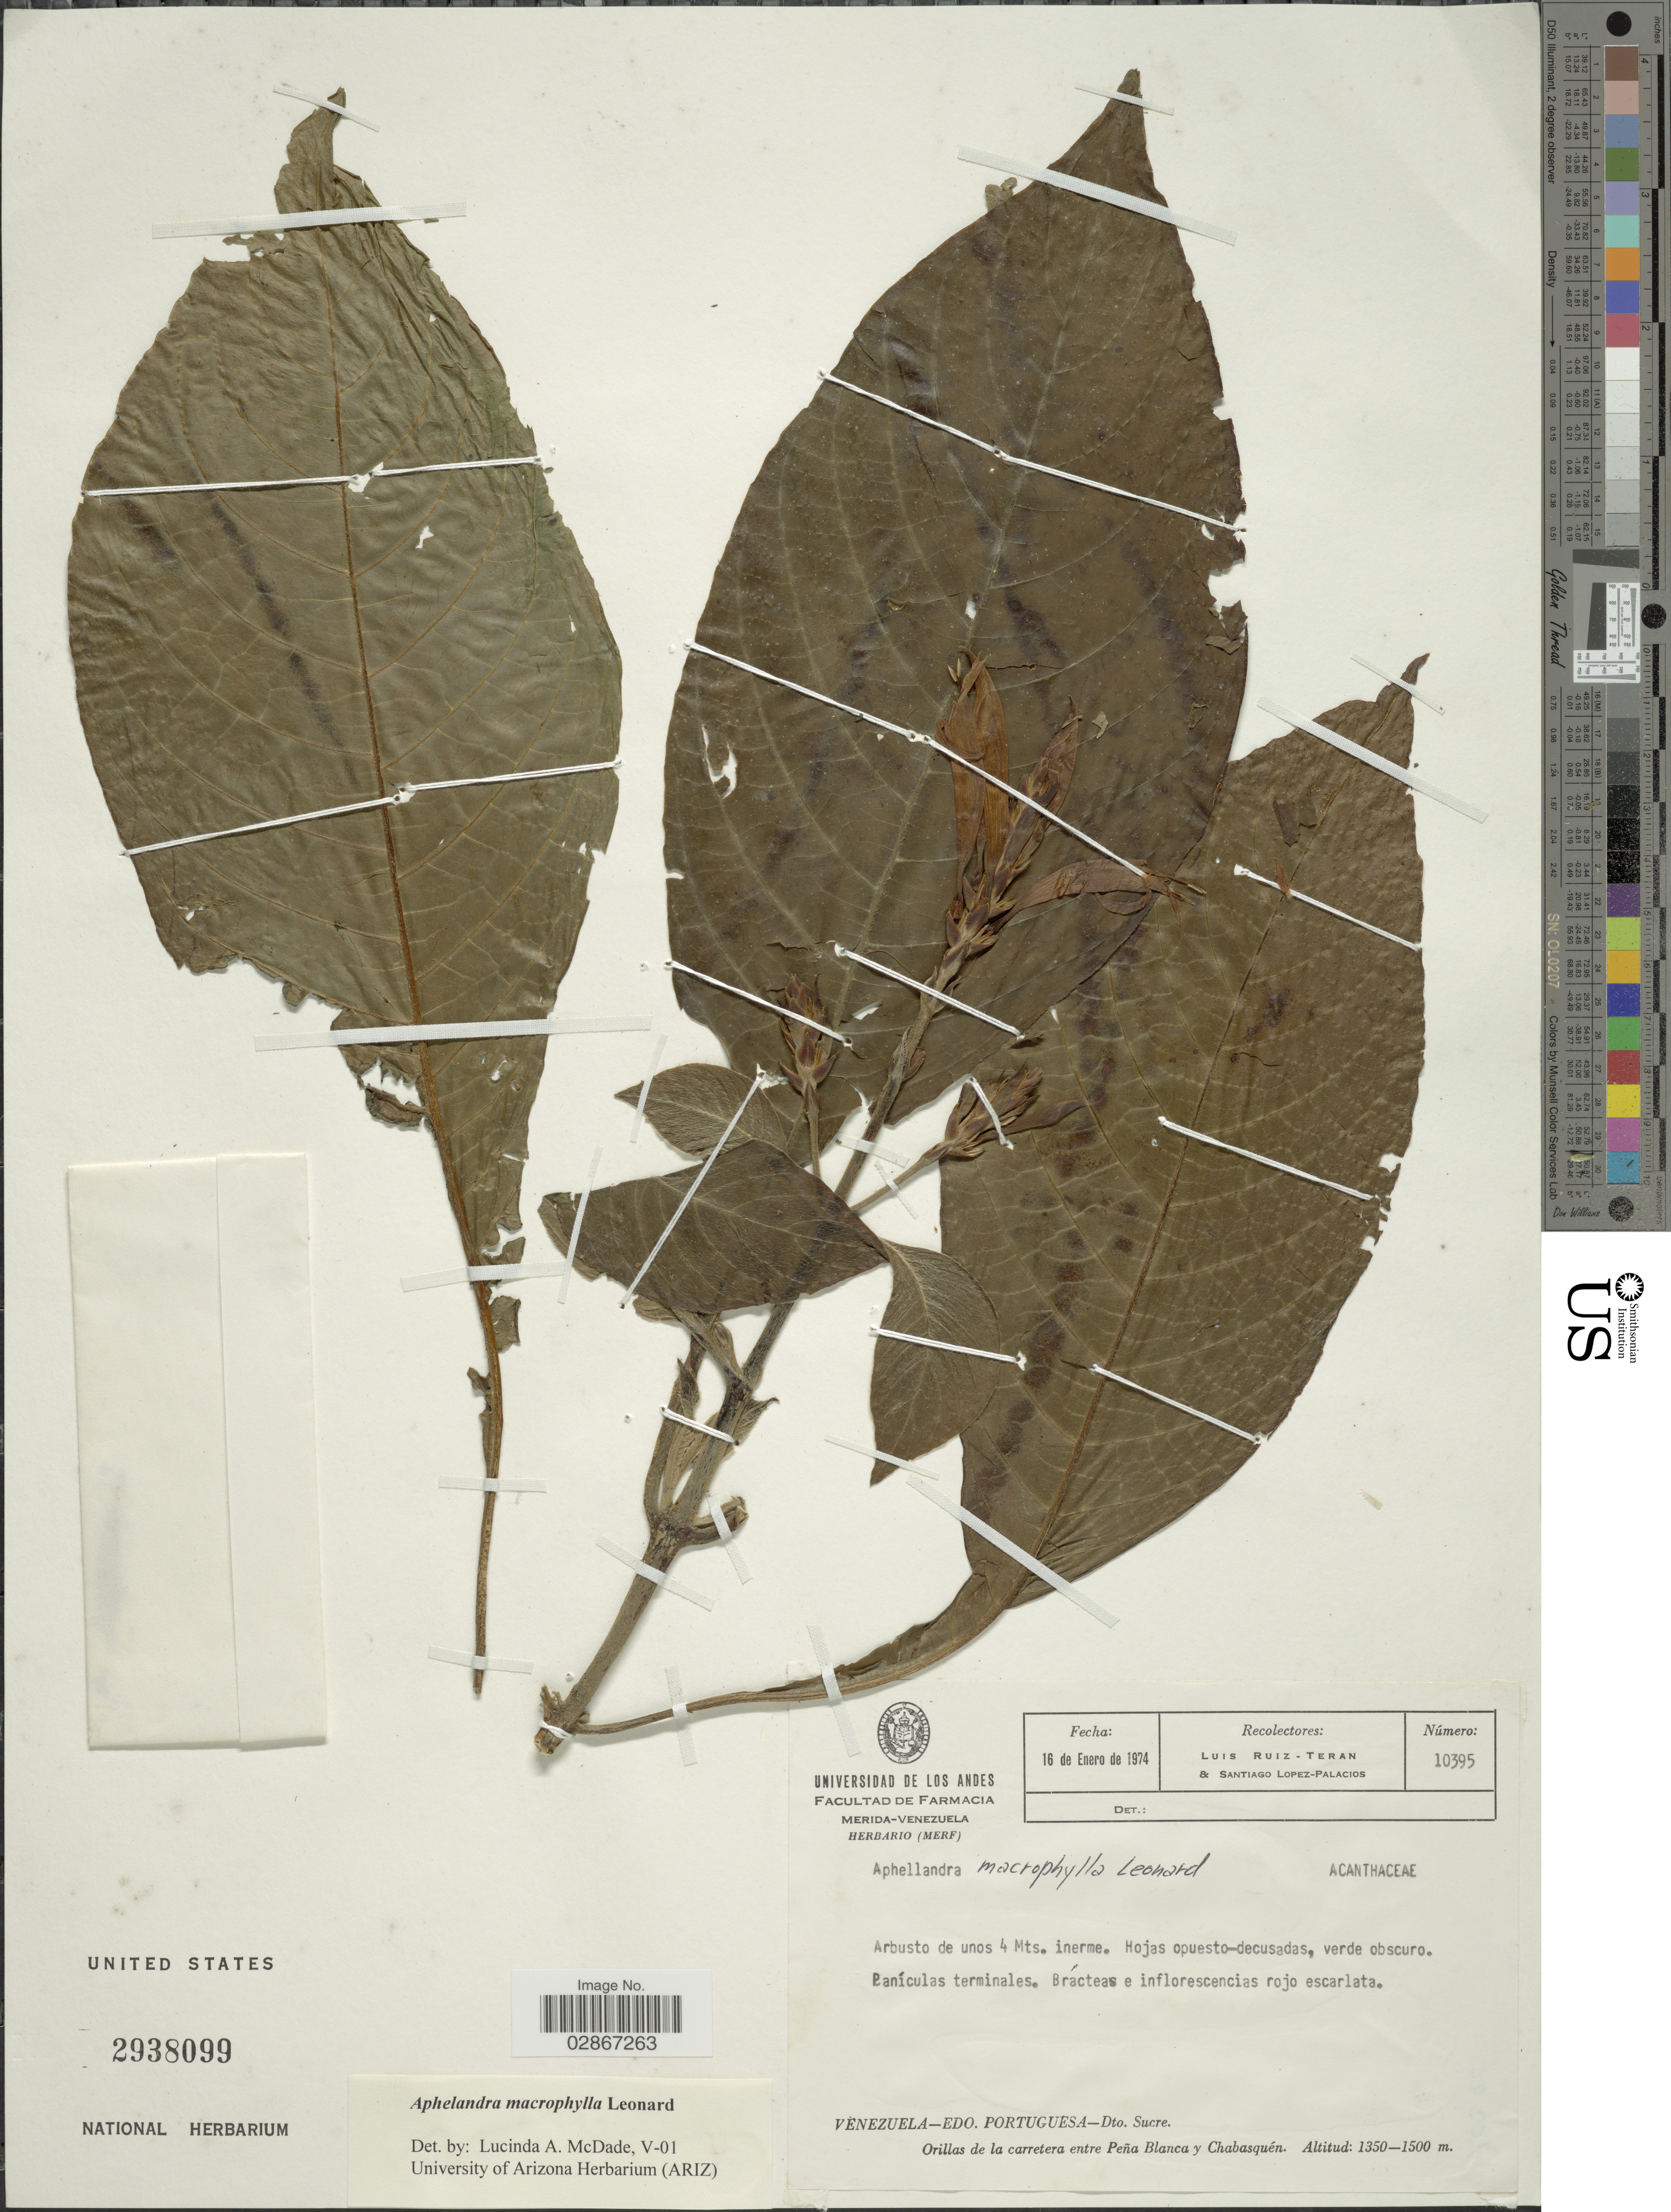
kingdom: Plantae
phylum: Tracheophyta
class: Magnoliopsida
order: Lamiales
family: Acanthaceae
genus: Aphelandra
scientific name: Aphelandra macrophylla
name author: Leonard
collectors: L. E. Ruíz-Terán & S. López-Palacios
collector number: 10395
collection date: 1974-01-16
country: Venezuela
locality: Dto. Sucre. Orillas de la carretera entre Peña Blanca y Chabasquén. Edo. Portuguesa.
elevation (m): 1350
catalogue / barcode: US 2938099